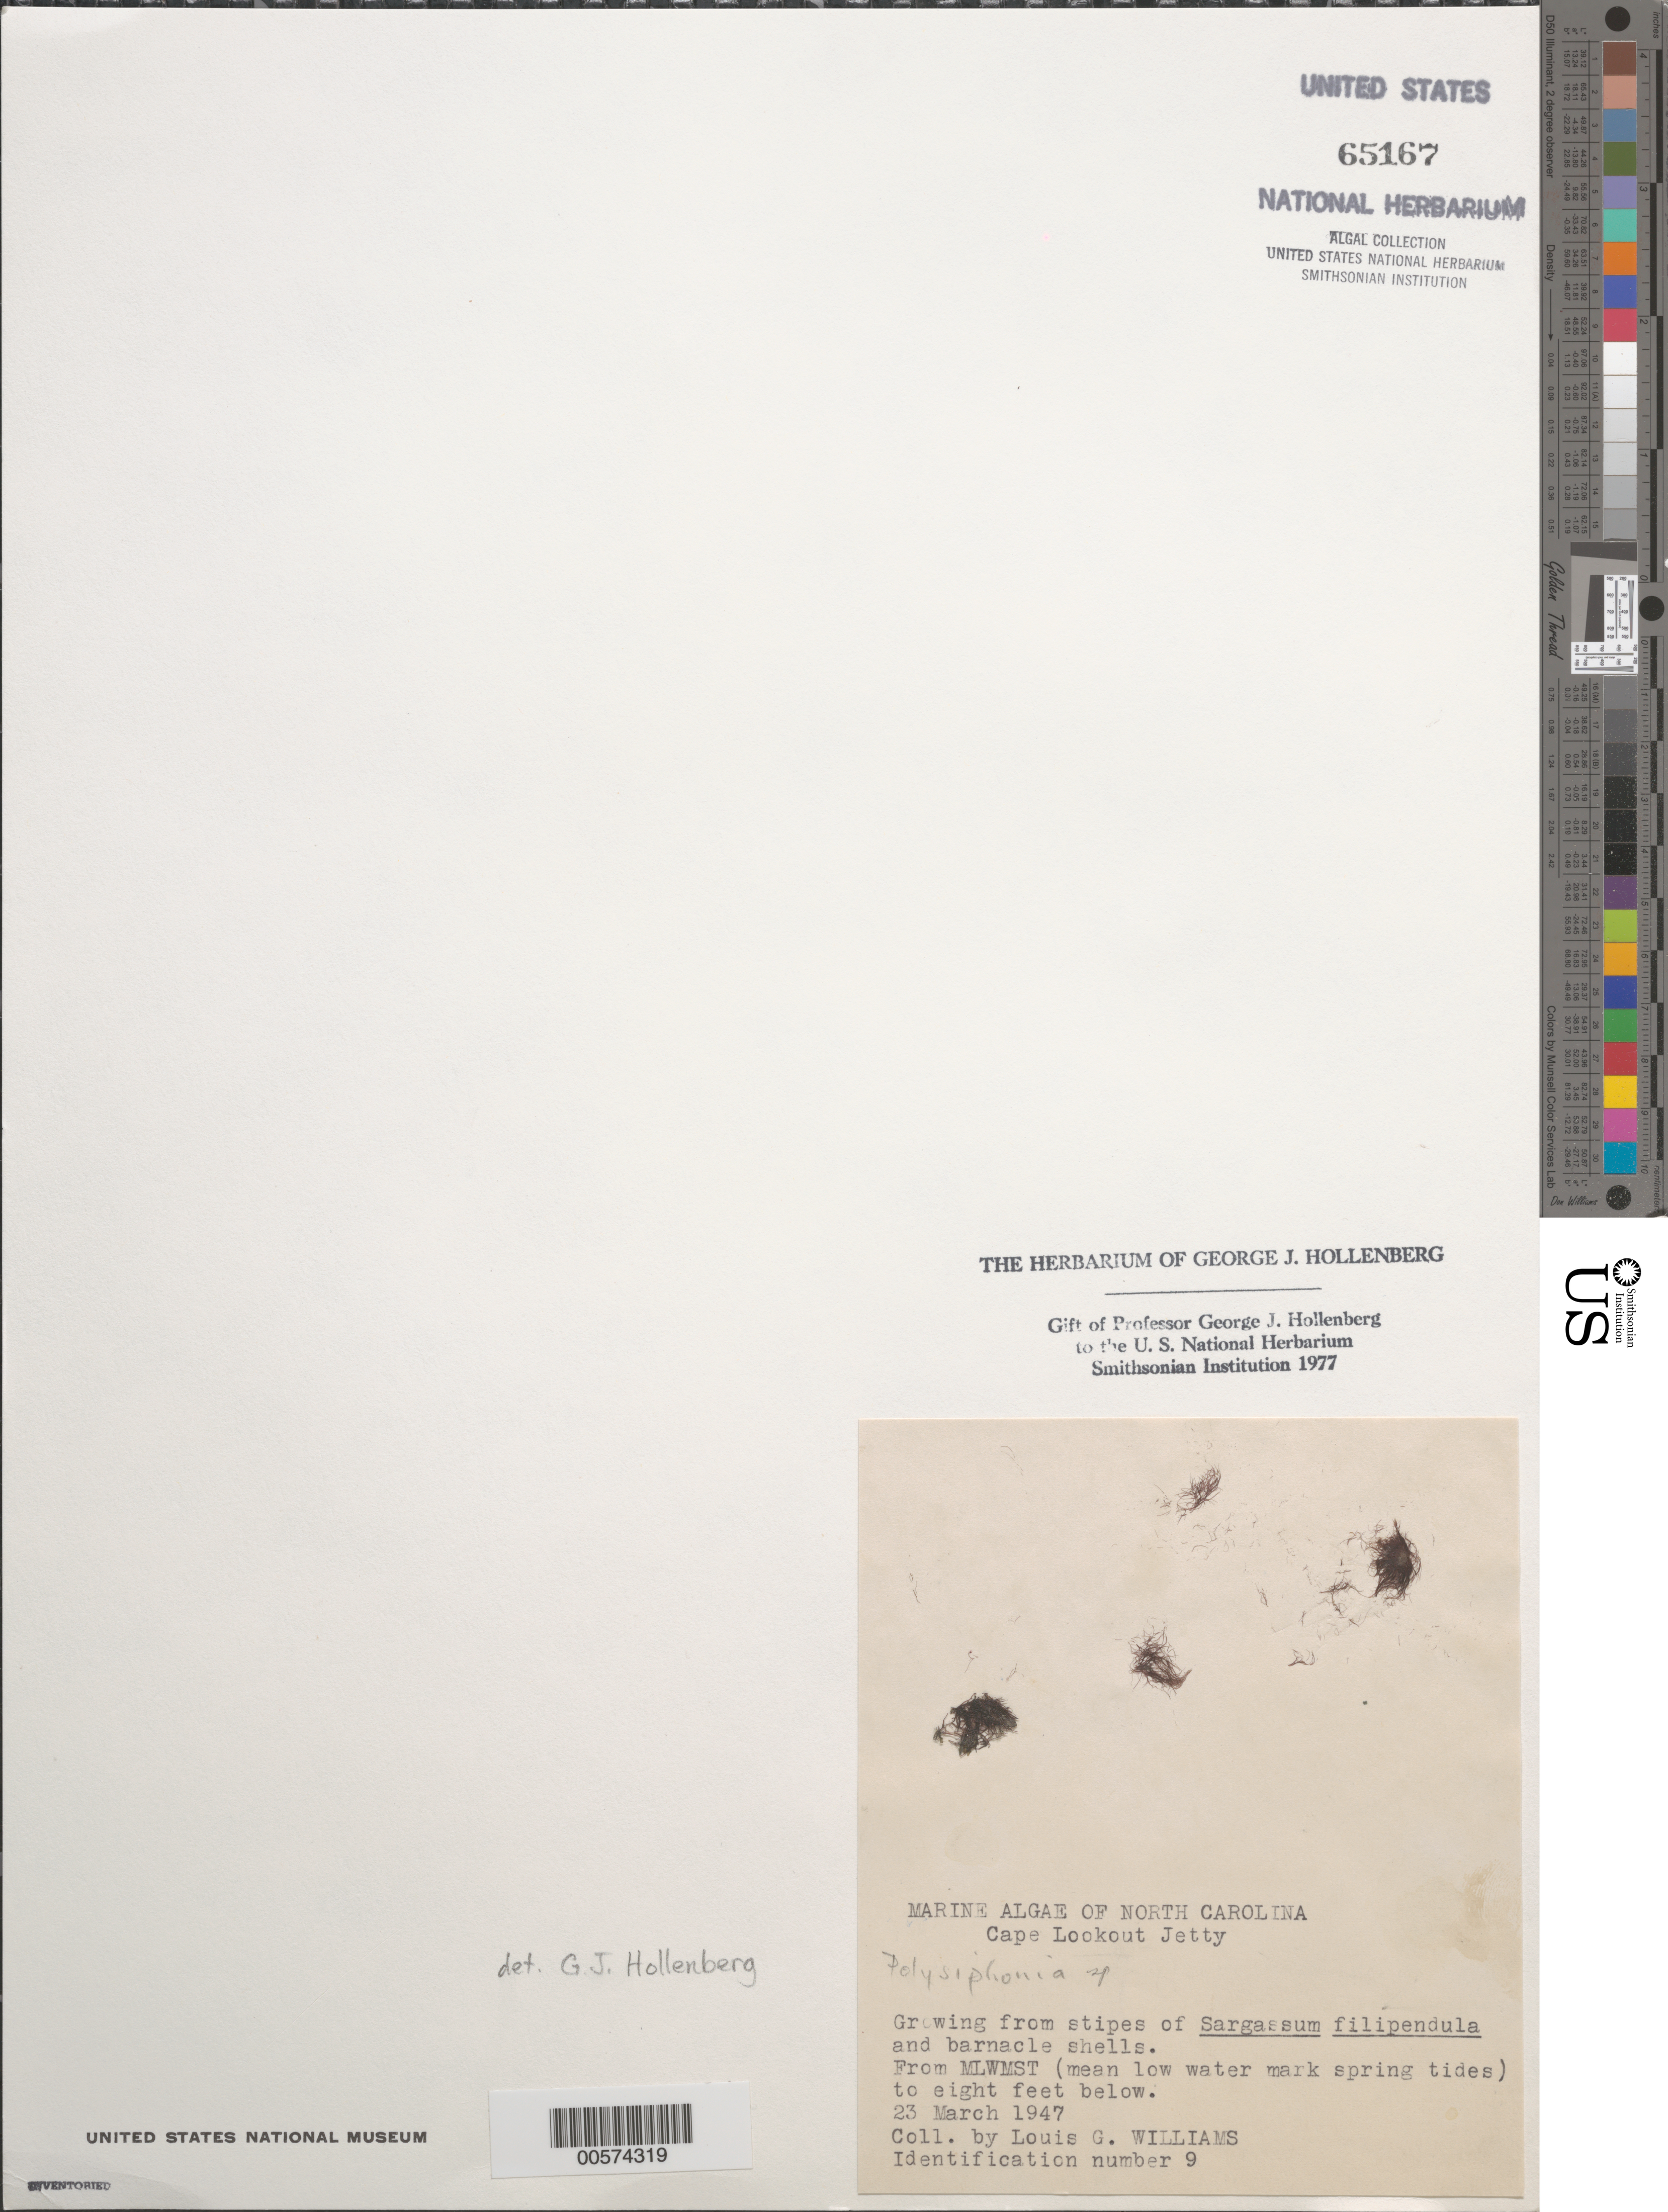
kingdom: Plantae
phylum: Rhodophyta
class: Florideophyceae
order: Ceramiales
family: Rhodomelaceae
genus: Polysiphonia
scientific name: Polysiphonia sp.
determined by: Hollenberg, George J.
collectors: L. G. Williams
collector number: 9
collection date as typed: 23 Mar 1947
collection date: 1947-03-23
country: United States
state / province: North Carolina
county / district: Carteret County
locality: Cape Lookout jetty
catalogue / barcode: US 65167